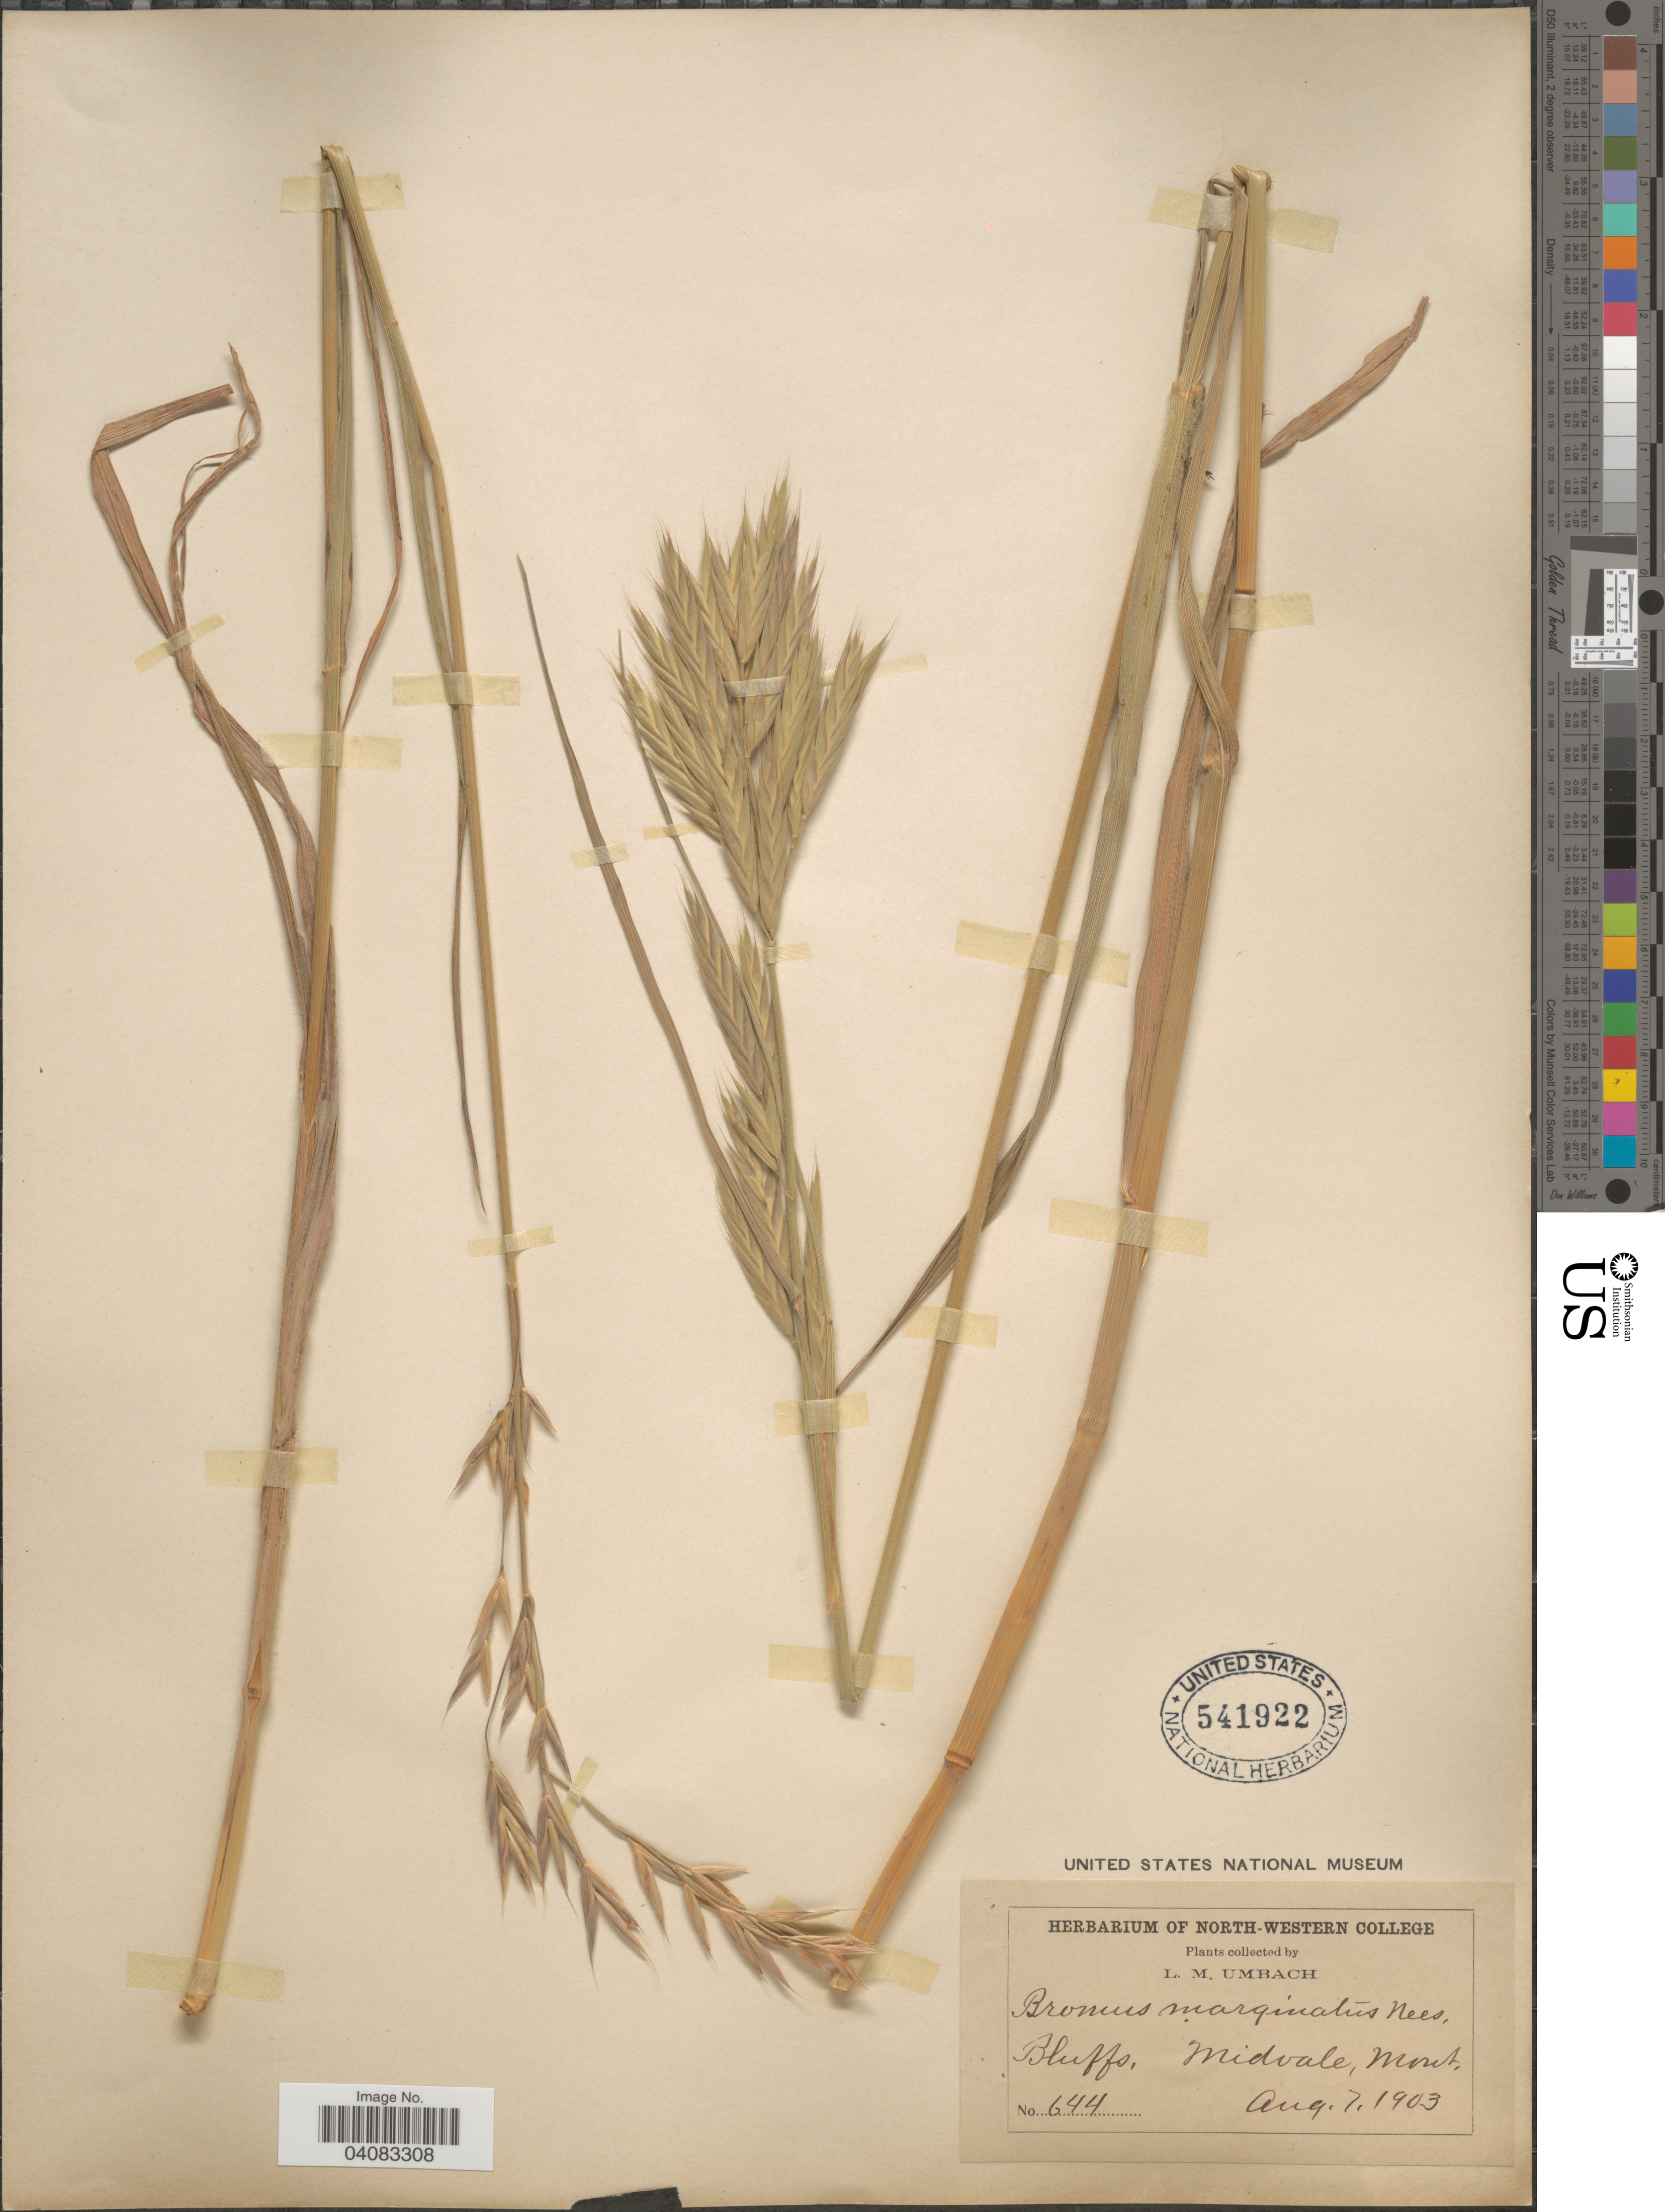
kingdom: Plantae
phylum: Tracheophyta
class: Liliopsida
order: Poales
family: Poaceae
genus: Bromus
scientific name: Bromus marginatus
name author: Nees ex Steud.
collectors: L. M. Umbach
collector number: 644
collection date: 1903-08-07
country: United States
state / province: Montana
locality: Bluffs, Midvale.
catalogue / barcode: US 541922